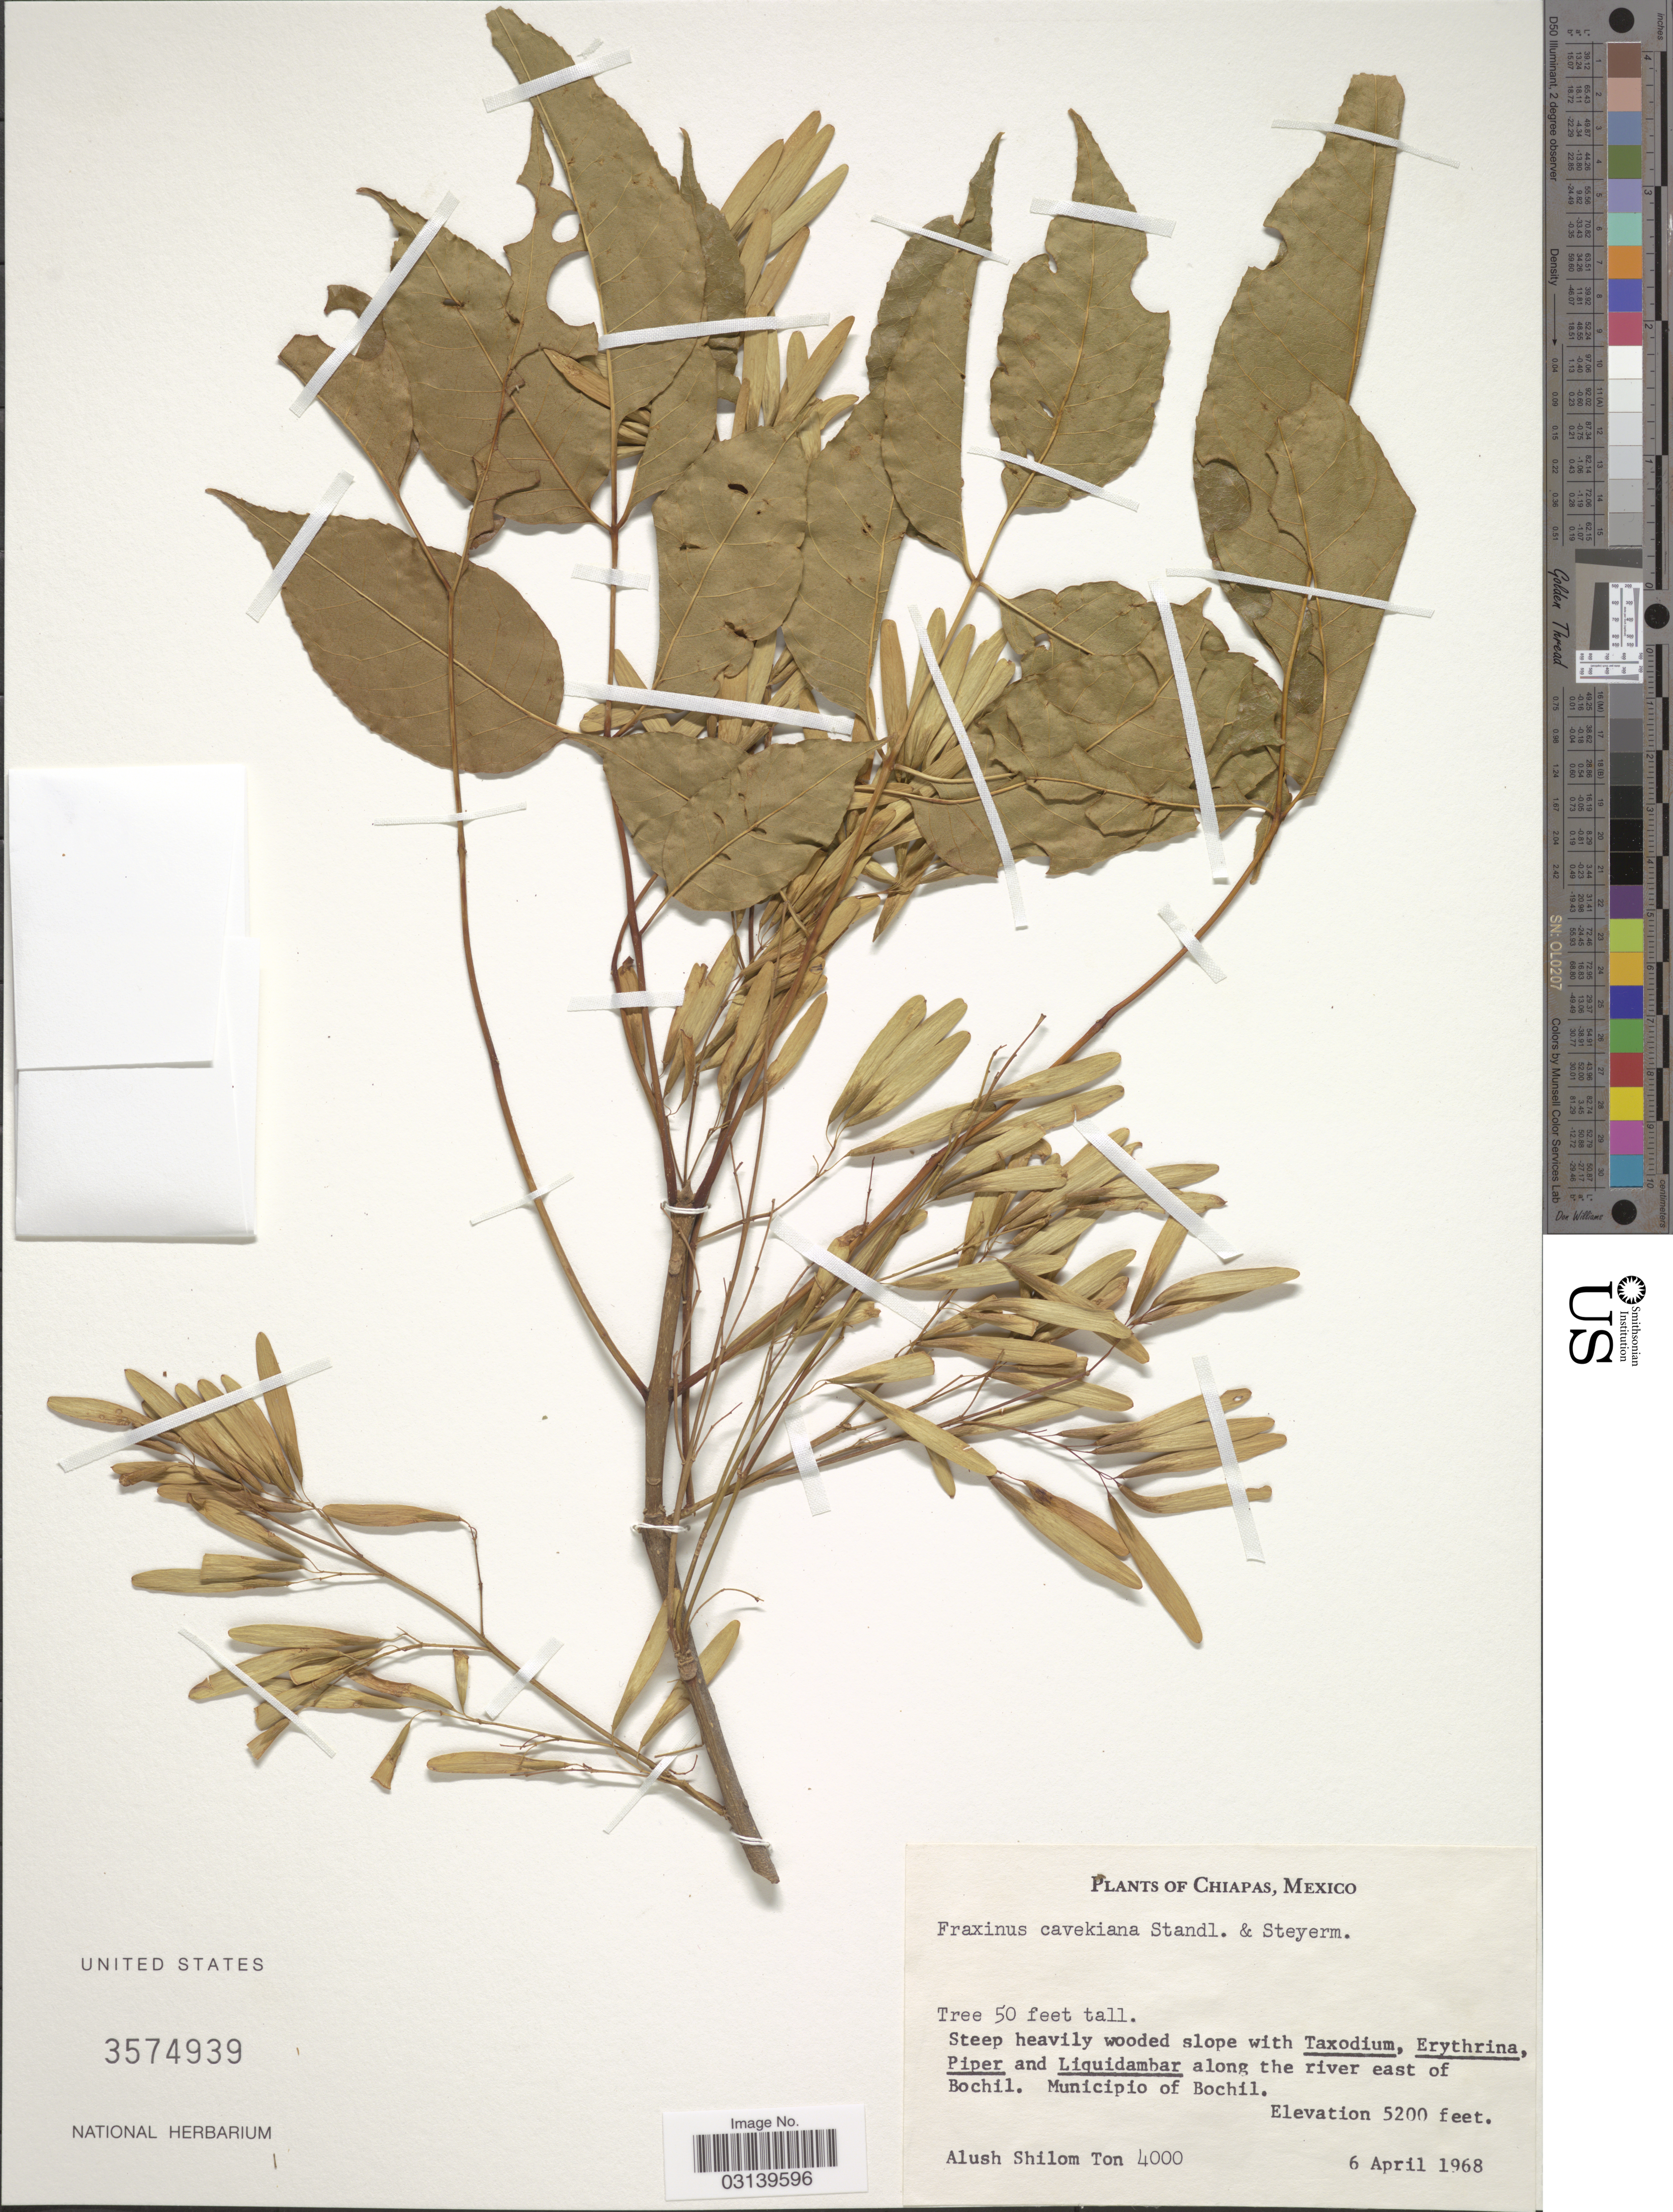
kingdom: Plantae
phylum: Tracheophyta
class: Magnoliopsida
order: Lamiales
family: Oleaceae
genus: Fraxinus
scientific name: Fraxinus cavekiana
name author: Standl. & Steyerm.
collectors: A. M. Ton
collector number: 4000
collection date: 1968-04-06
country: Mexico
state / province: Chiapas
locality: Along the river east of Bochil. Municipio of Bochil.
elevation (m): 1585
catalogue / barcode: US 3574939